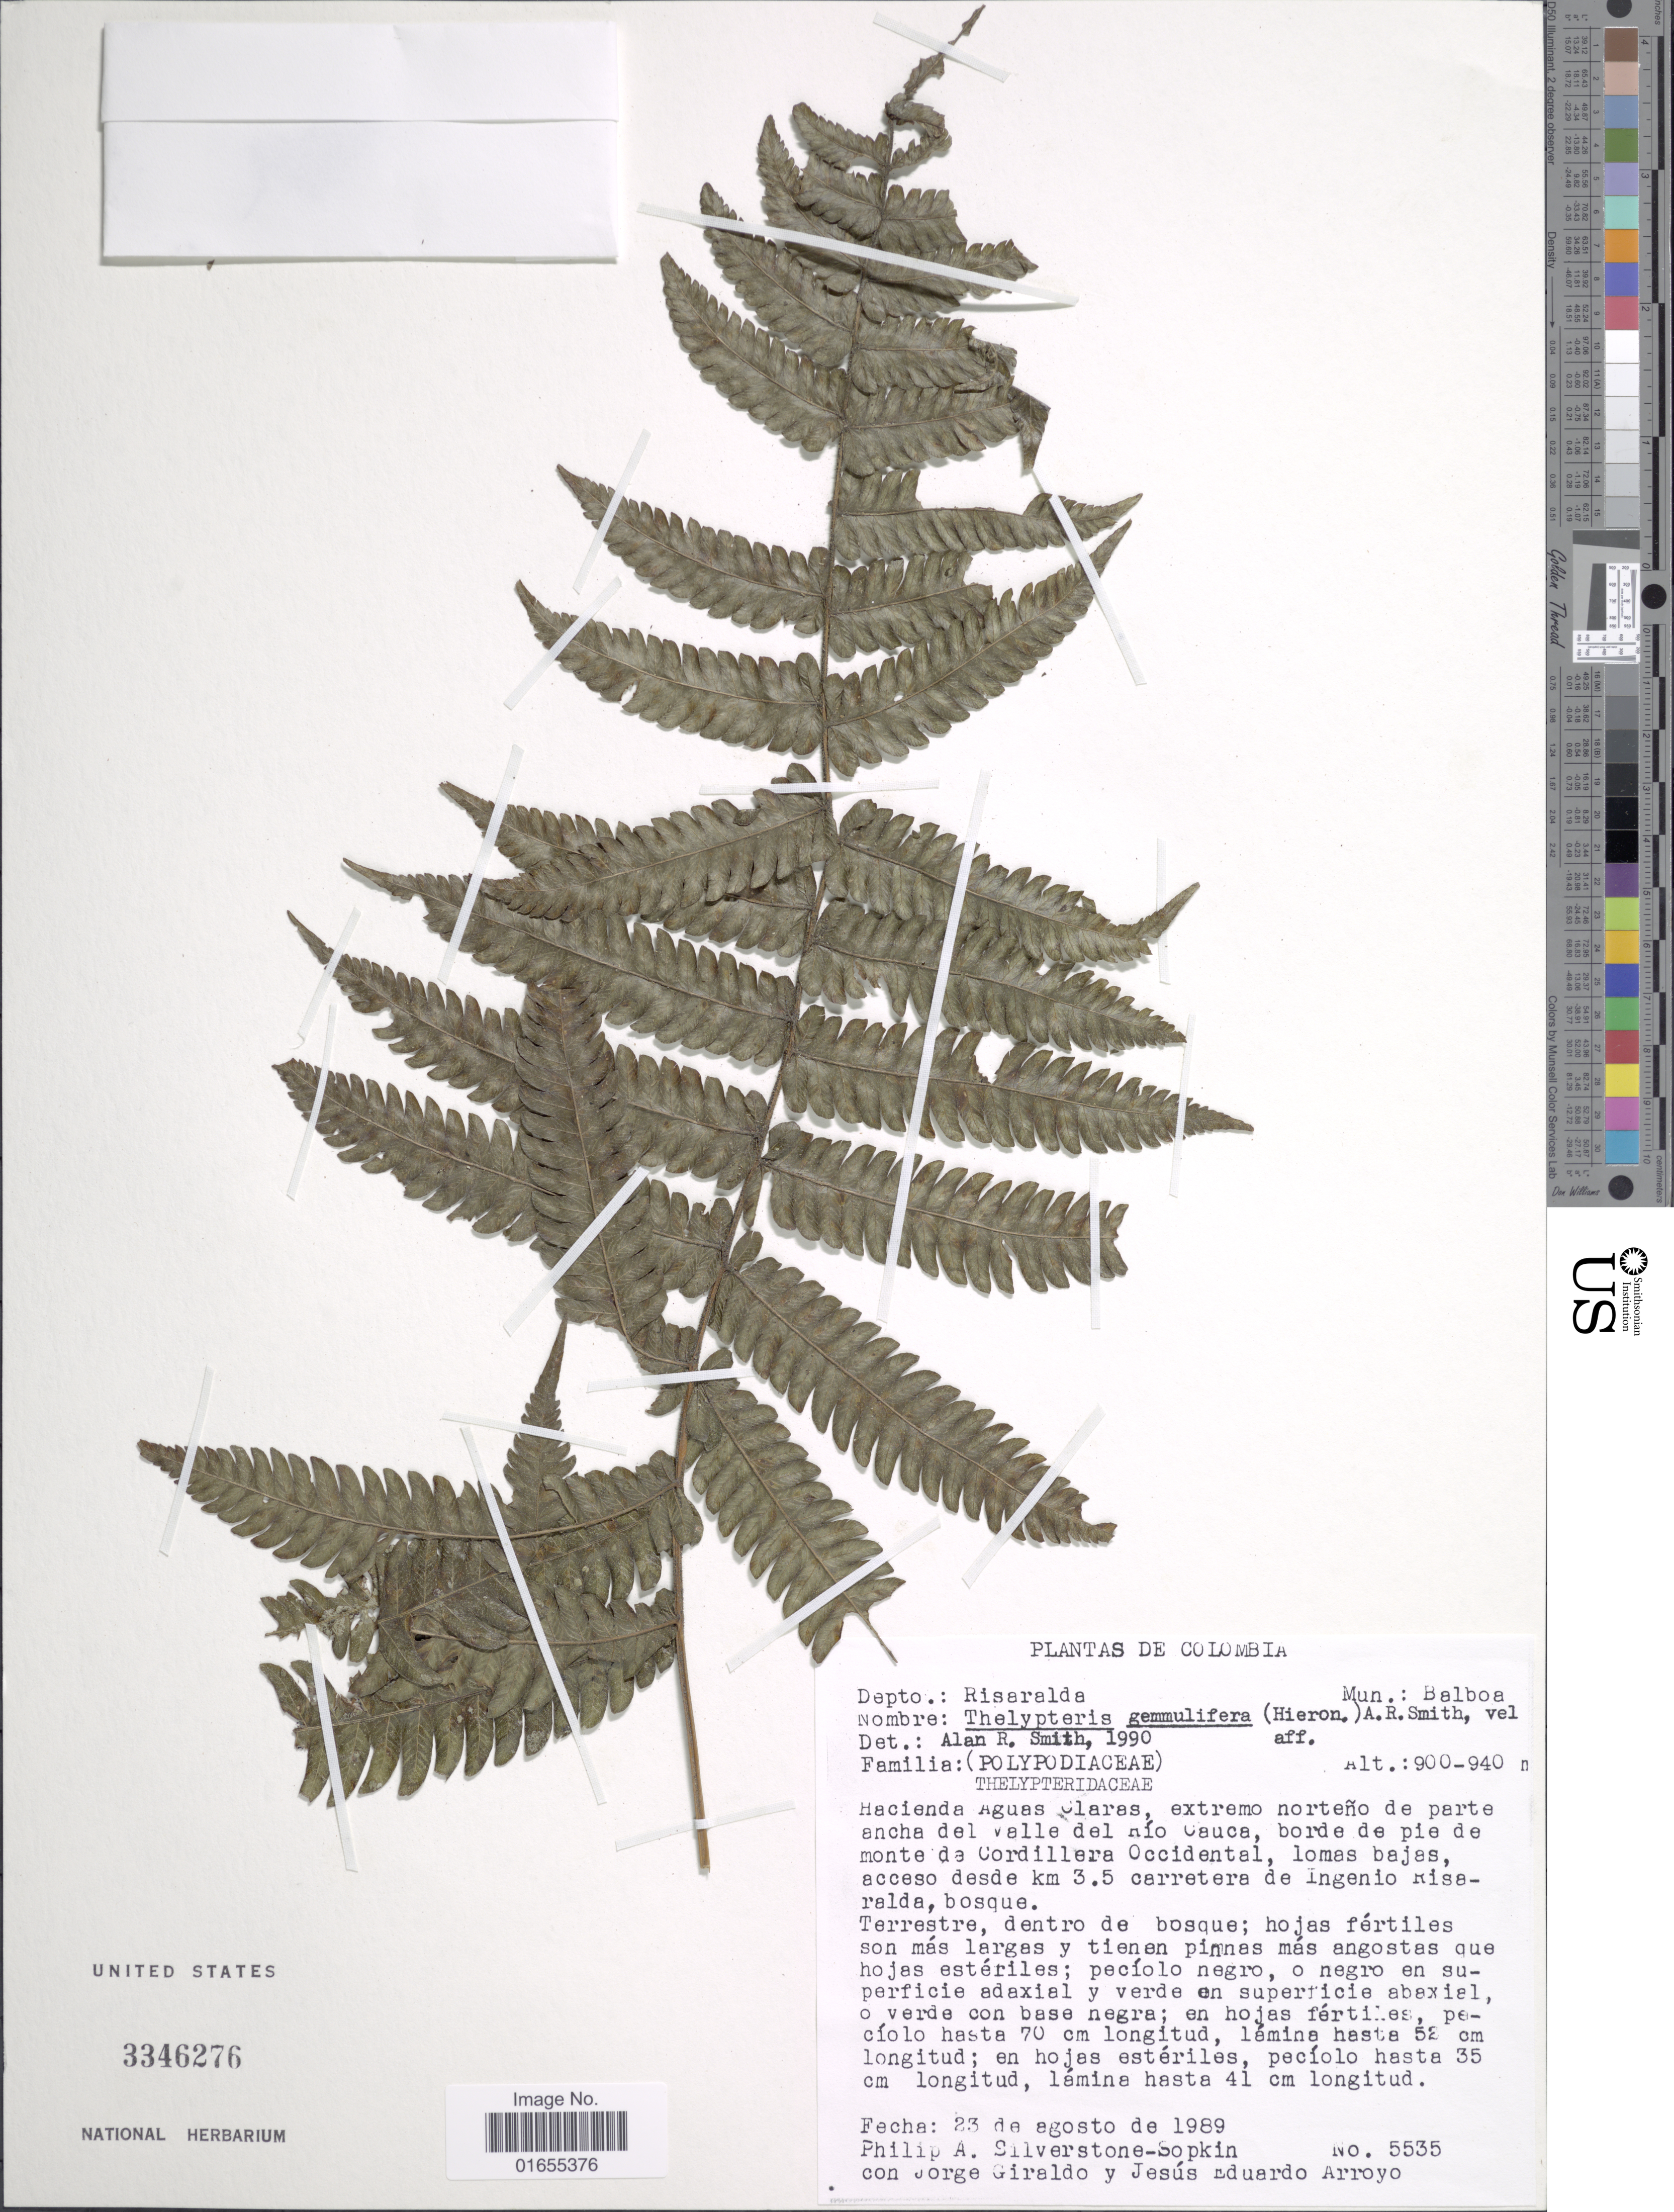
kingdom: Plantae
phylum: Tracheophyta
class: Polypodiopsida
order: Polypodiales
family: Thelypteridaceae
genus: Goniopteris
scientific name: Goniopteris gemmulifera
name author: (Hieron.) A.R. Sm. & D. Löve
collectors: P. A. Silverstone-Sopkin, J. Giraldo & J. Eduardo Arroyo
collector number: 5535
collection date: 1989-08-23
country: Colombia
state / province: Risaralda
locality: Hacienda Aguas Claras, extremo norteno de parte ancha del valle del Rio Cauca, borde de pie de monte de Cordillera Occidenal, lomas bajas, acceso desde km 3.5 carretera de Ingenio Riseralda, bosque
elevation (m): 900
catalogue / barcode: US 3346276